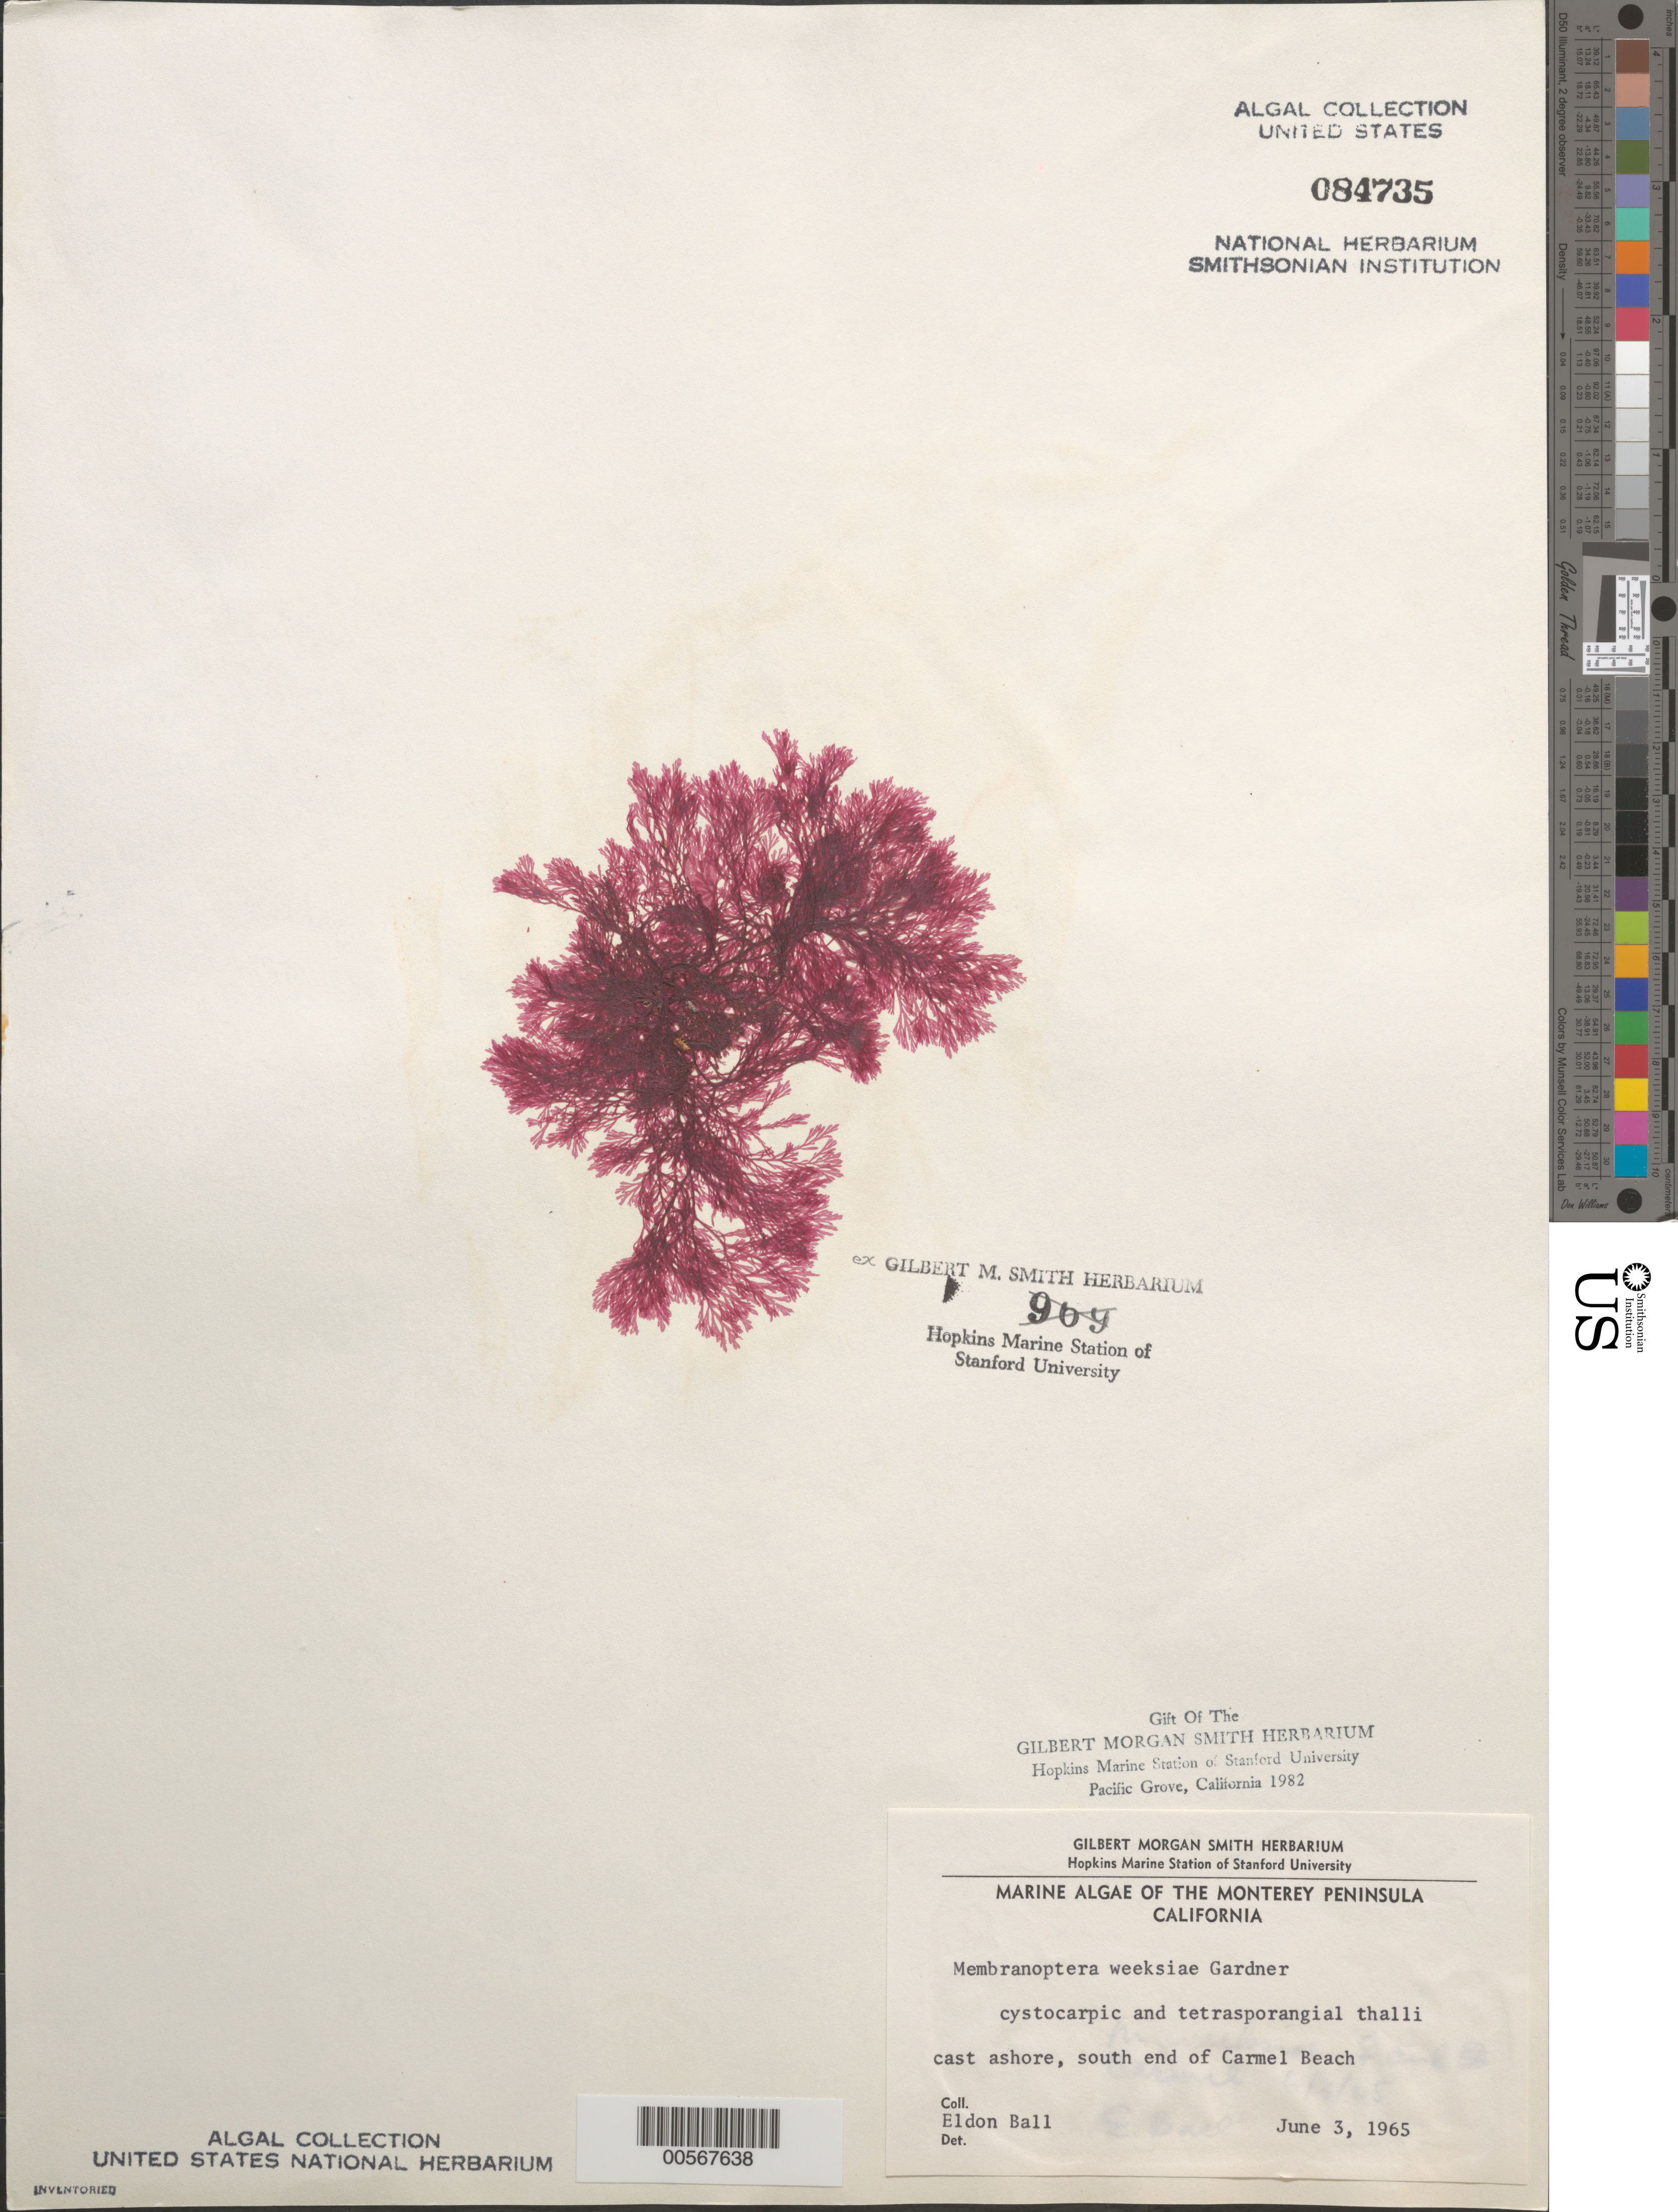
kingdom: Plantae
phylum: Rhodophyta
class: Florideophyceae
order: Ceramiales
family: Delesseriaceae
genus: Membranoptera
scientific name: Membranoptera weeksiae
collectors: E. Ball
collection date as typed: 03 Jun 1965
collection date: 1965-06-03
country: United States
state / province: California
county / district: Monterey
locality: Carmel Beach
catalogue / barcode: US 84735